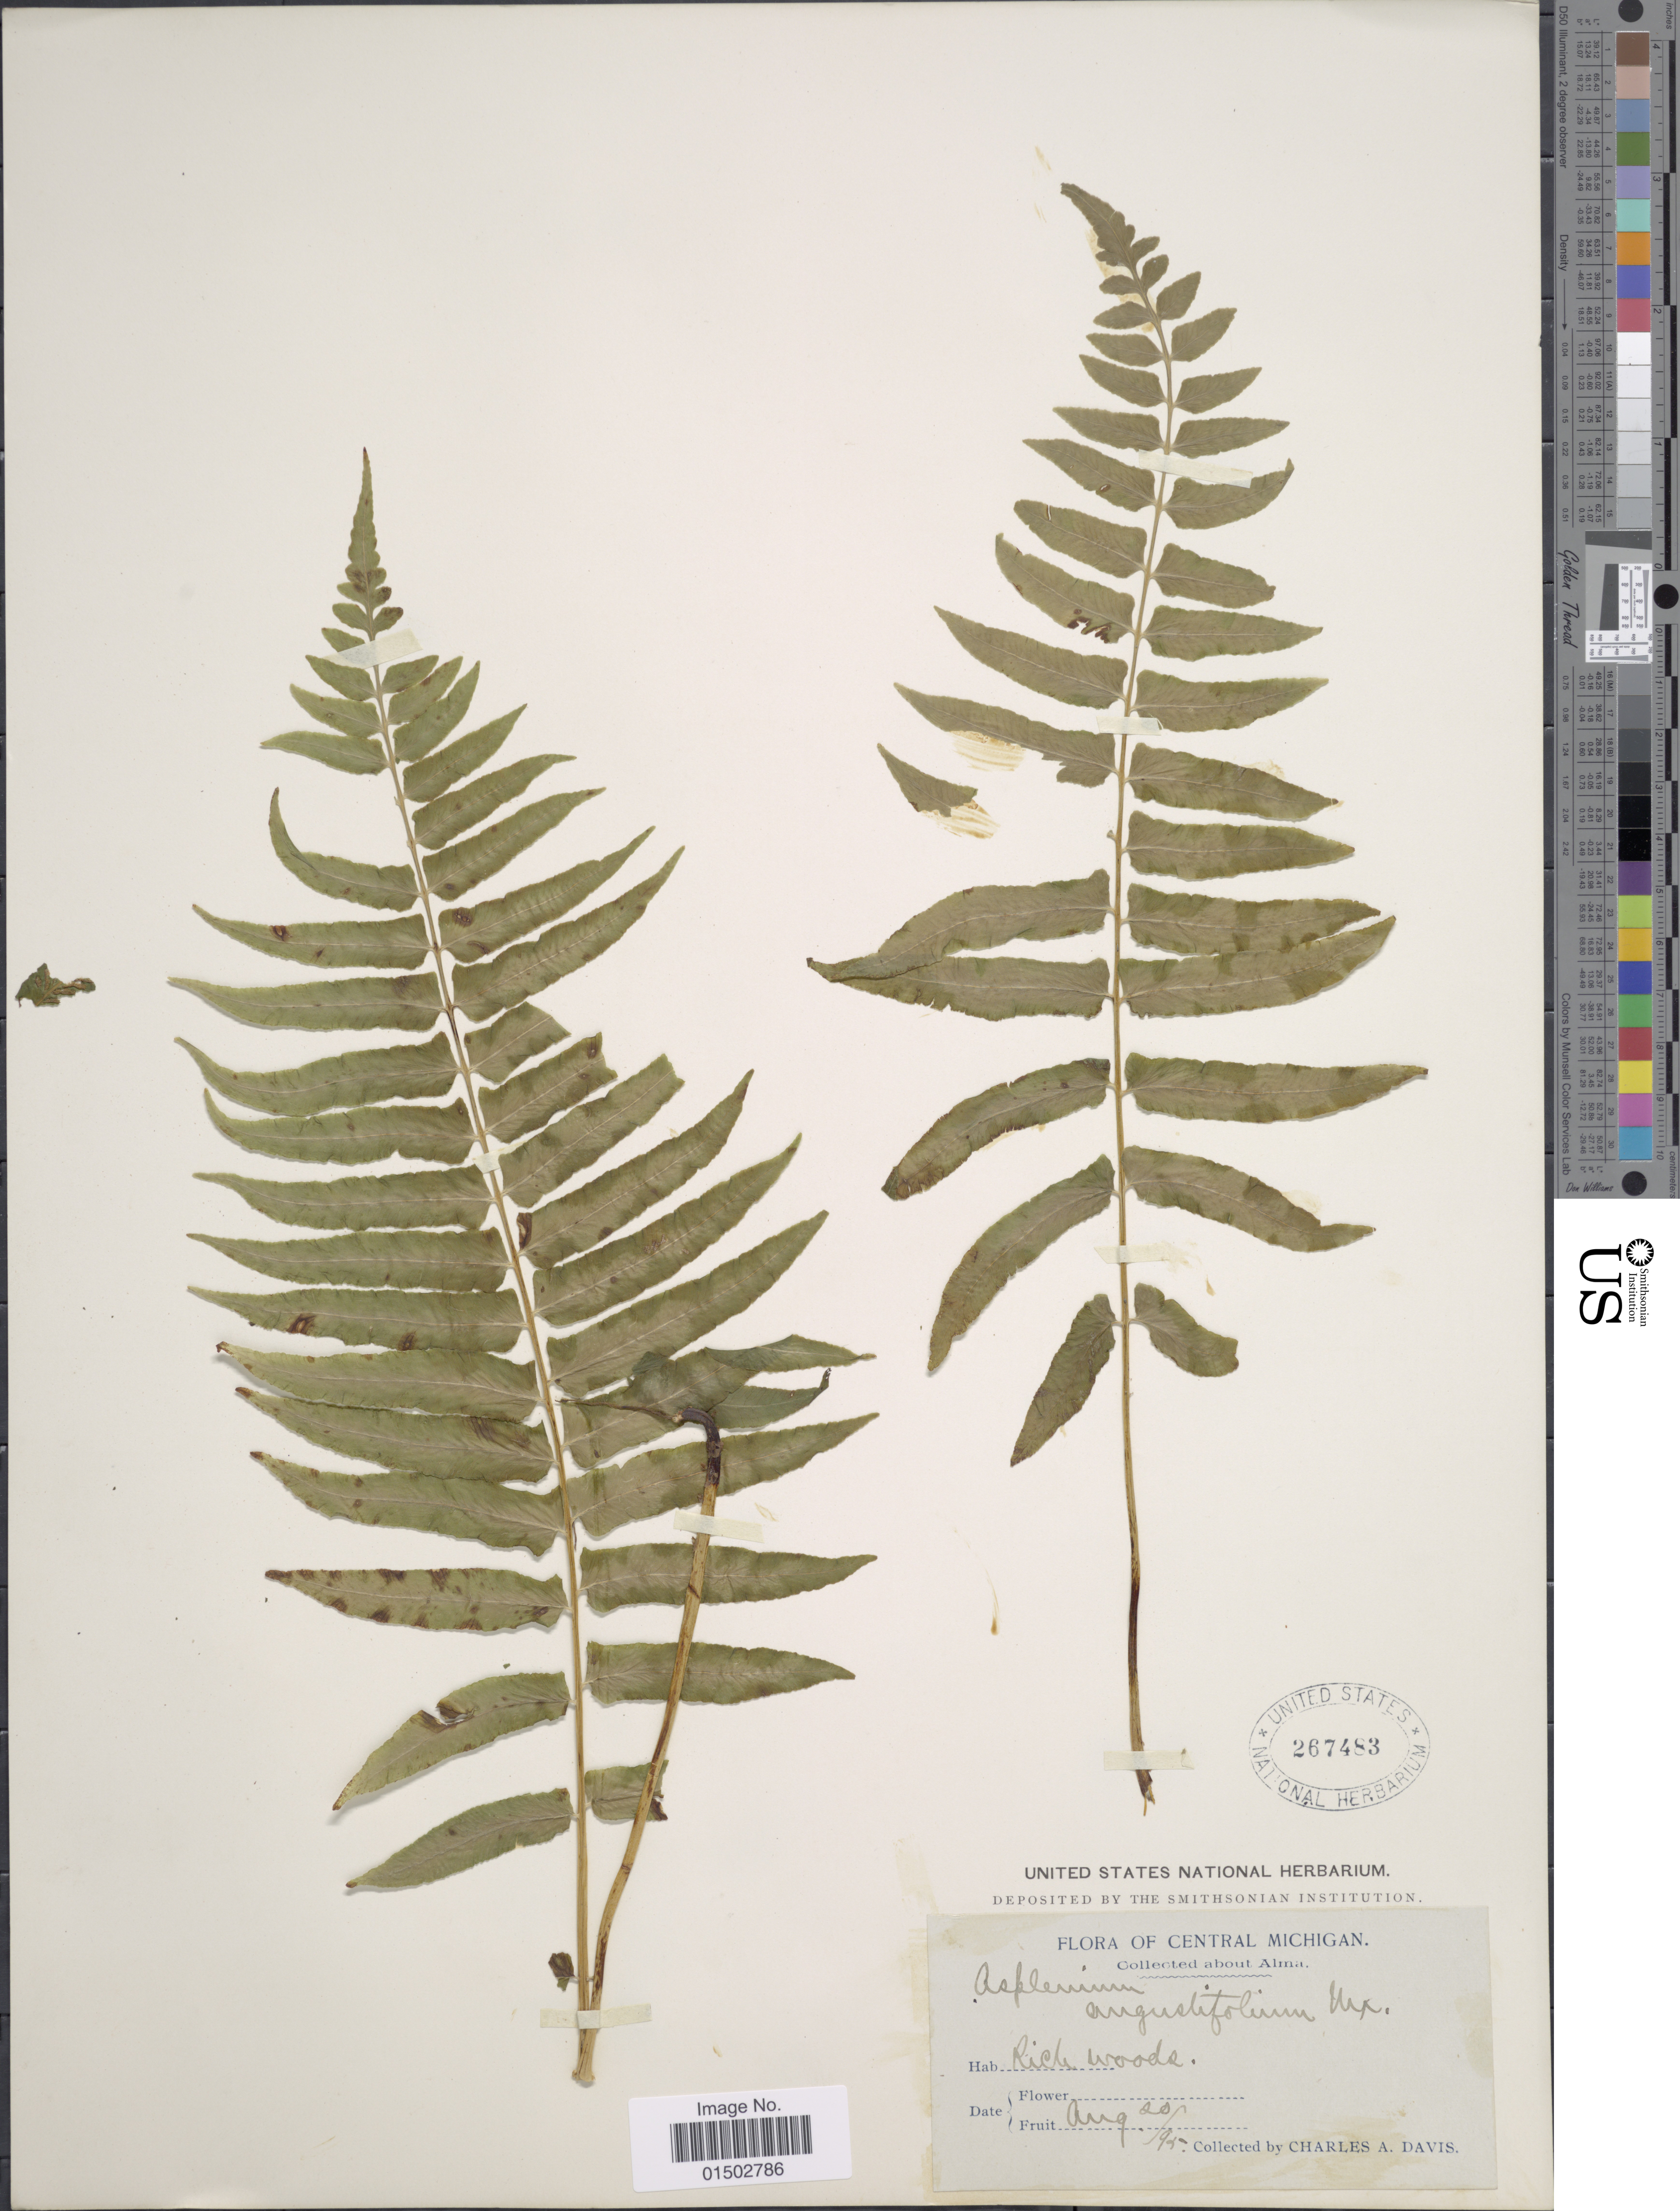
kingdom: Plantae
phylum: Tracheophyta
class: Polypodiopsida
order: Polypodiales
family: Diplaziopsidaceae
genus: Homalosorus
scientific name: Homalosorus pycnocarpos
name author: (Spreng.) Pic. Serm.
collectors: C. Davis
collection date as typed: Transcribed d/m/y: 29/8/92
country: United States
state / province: Michigan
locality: Central Michigan, about Alma, rich woods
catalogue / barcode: US 267483